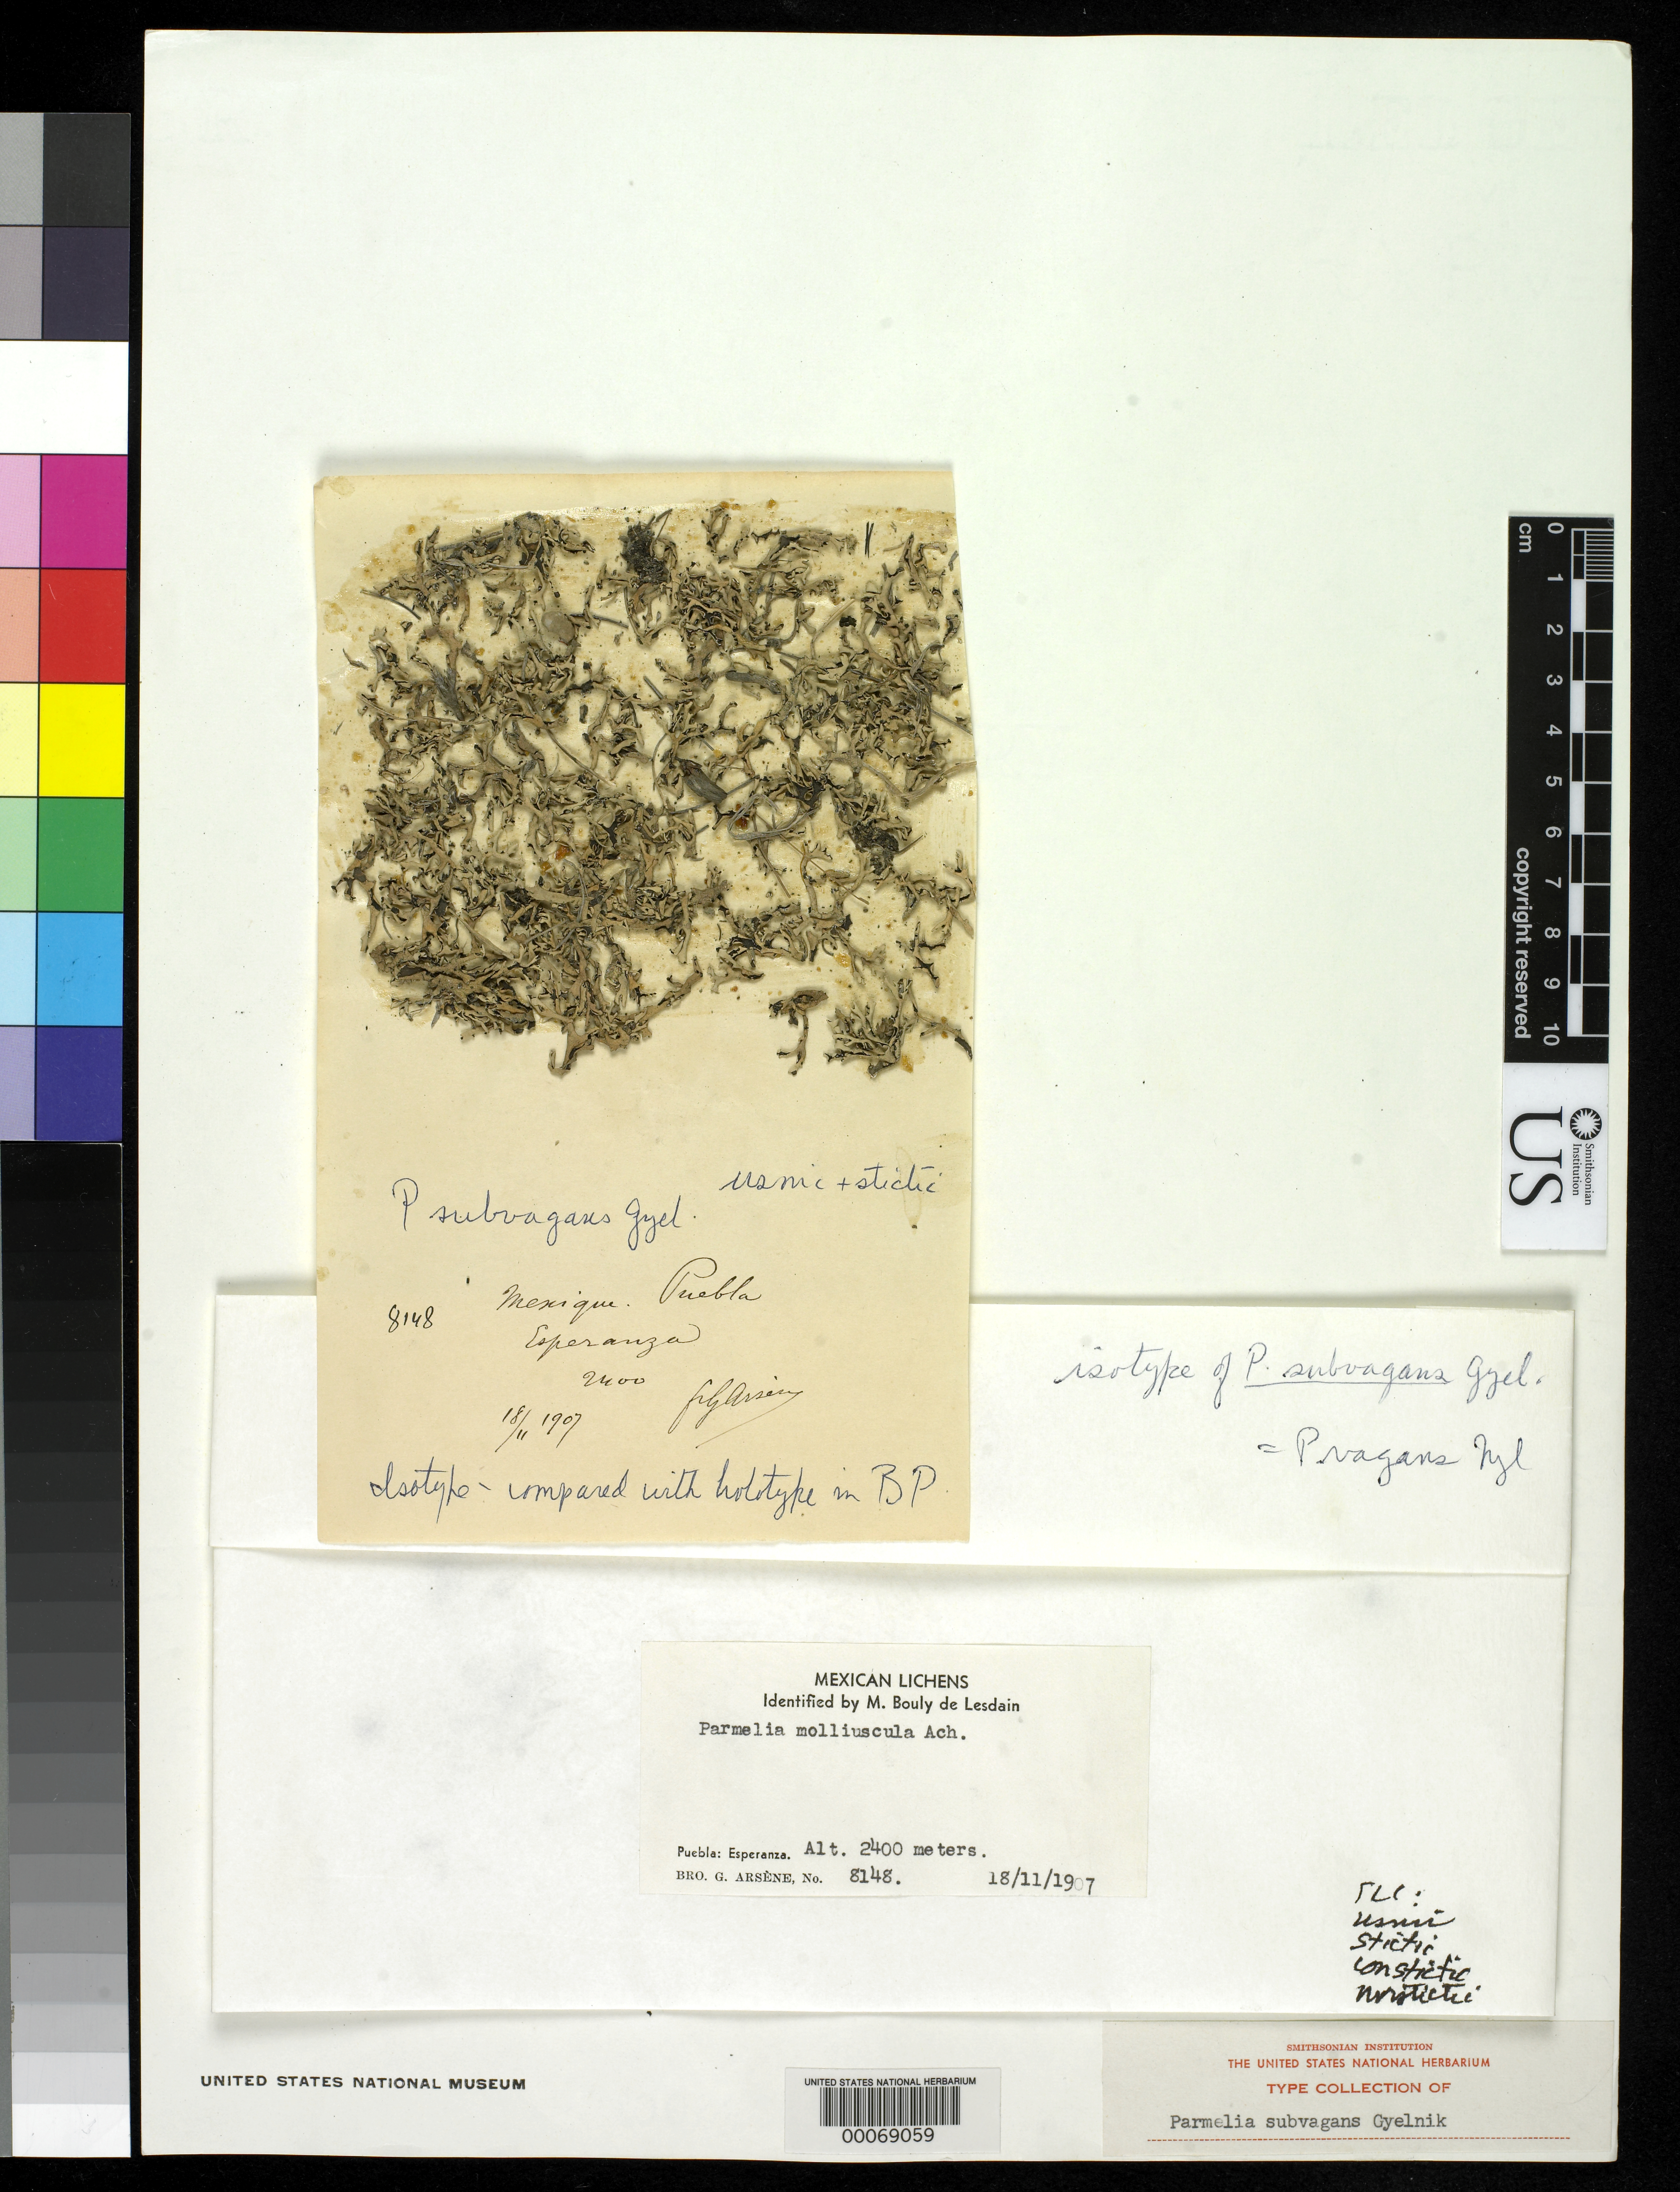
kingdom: Fungi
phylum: Ascomycota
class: Lecanoromycetes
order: Lecanorales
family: Parmeliaceae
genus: Parmelia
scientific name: Parmelia subvagans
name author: Gyeln.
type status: Isotype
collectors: Bro. G. Arsène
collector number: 8148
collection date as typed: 18 Nov 1907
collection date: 1907-11-18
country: Mexico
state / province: Puebla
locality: Esperanza.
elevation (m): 2400